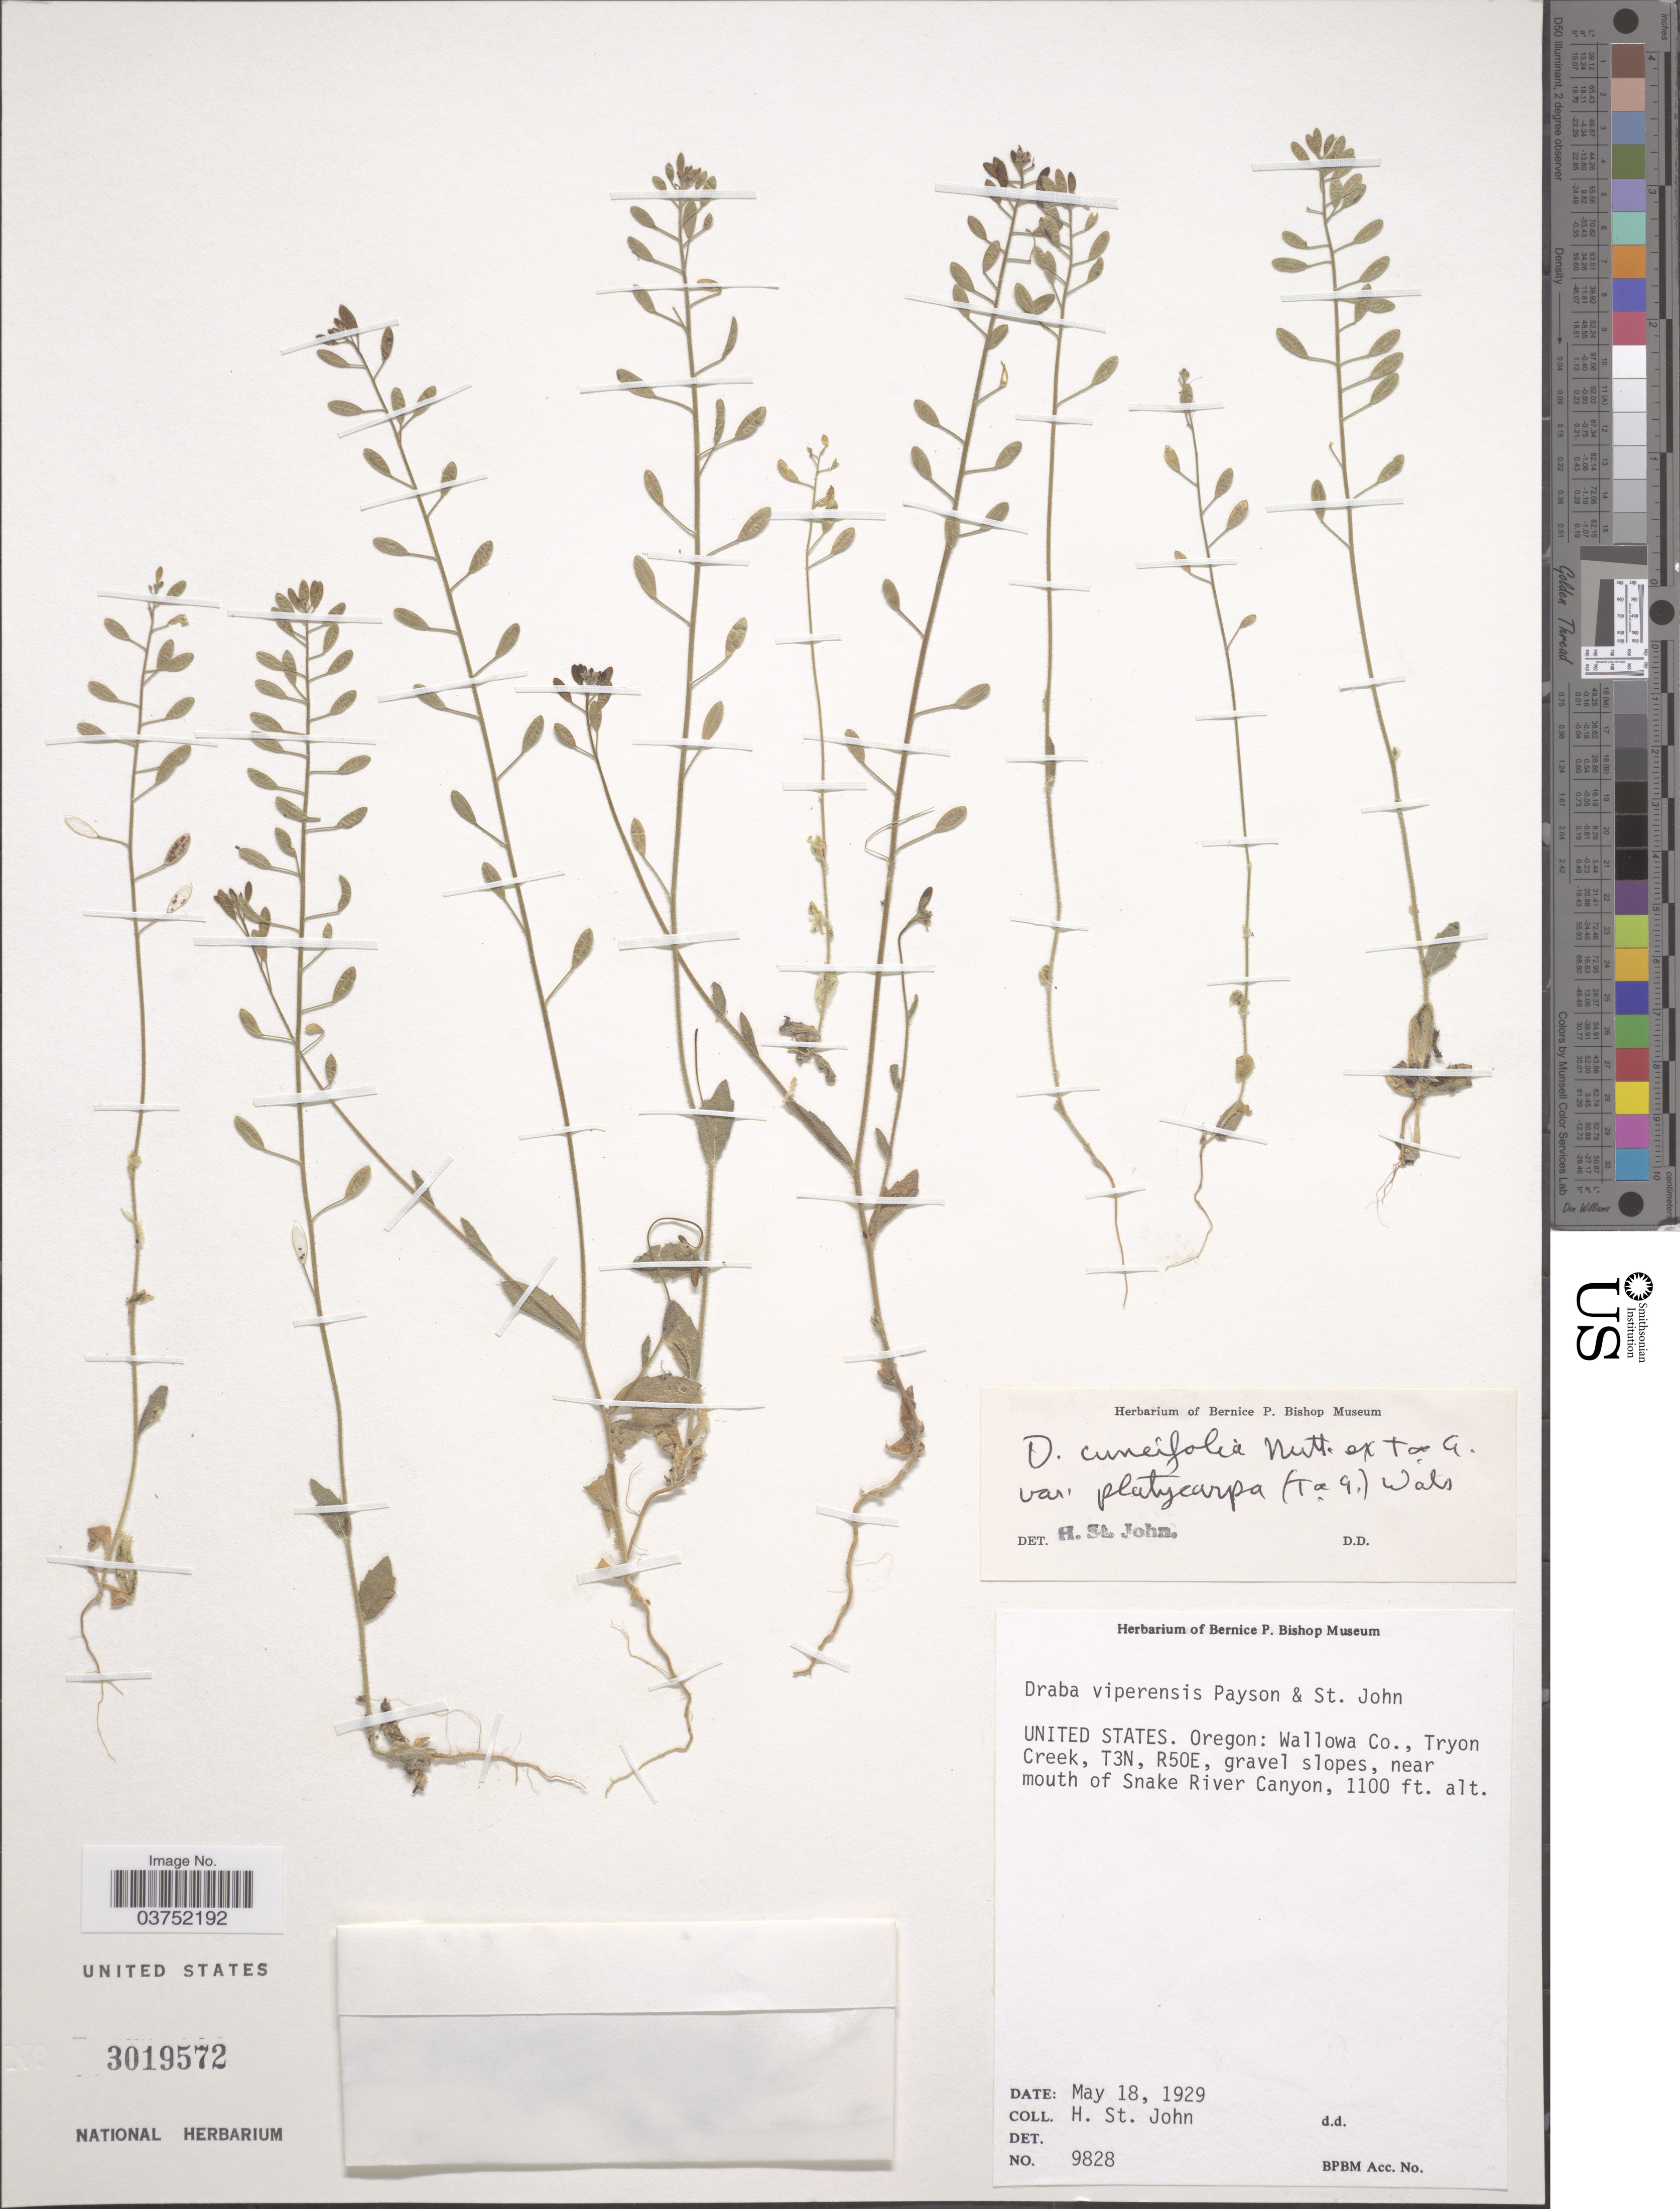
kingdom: Plantae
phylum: Tracheophyta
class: Magnoliopsida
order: Brassicales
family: Brassicaceae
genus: Draba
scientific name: Draba platycarpa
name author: Torr. & A. Gray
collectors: H. St. John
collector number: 9828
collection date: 1929-05-18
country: United States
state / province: Oregon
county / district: Wallowa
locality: Wallowa Co., Tyron Creek, T3N, R50E, near mouth of Snake River Canyon.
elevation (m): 335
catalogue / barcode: US 3019572